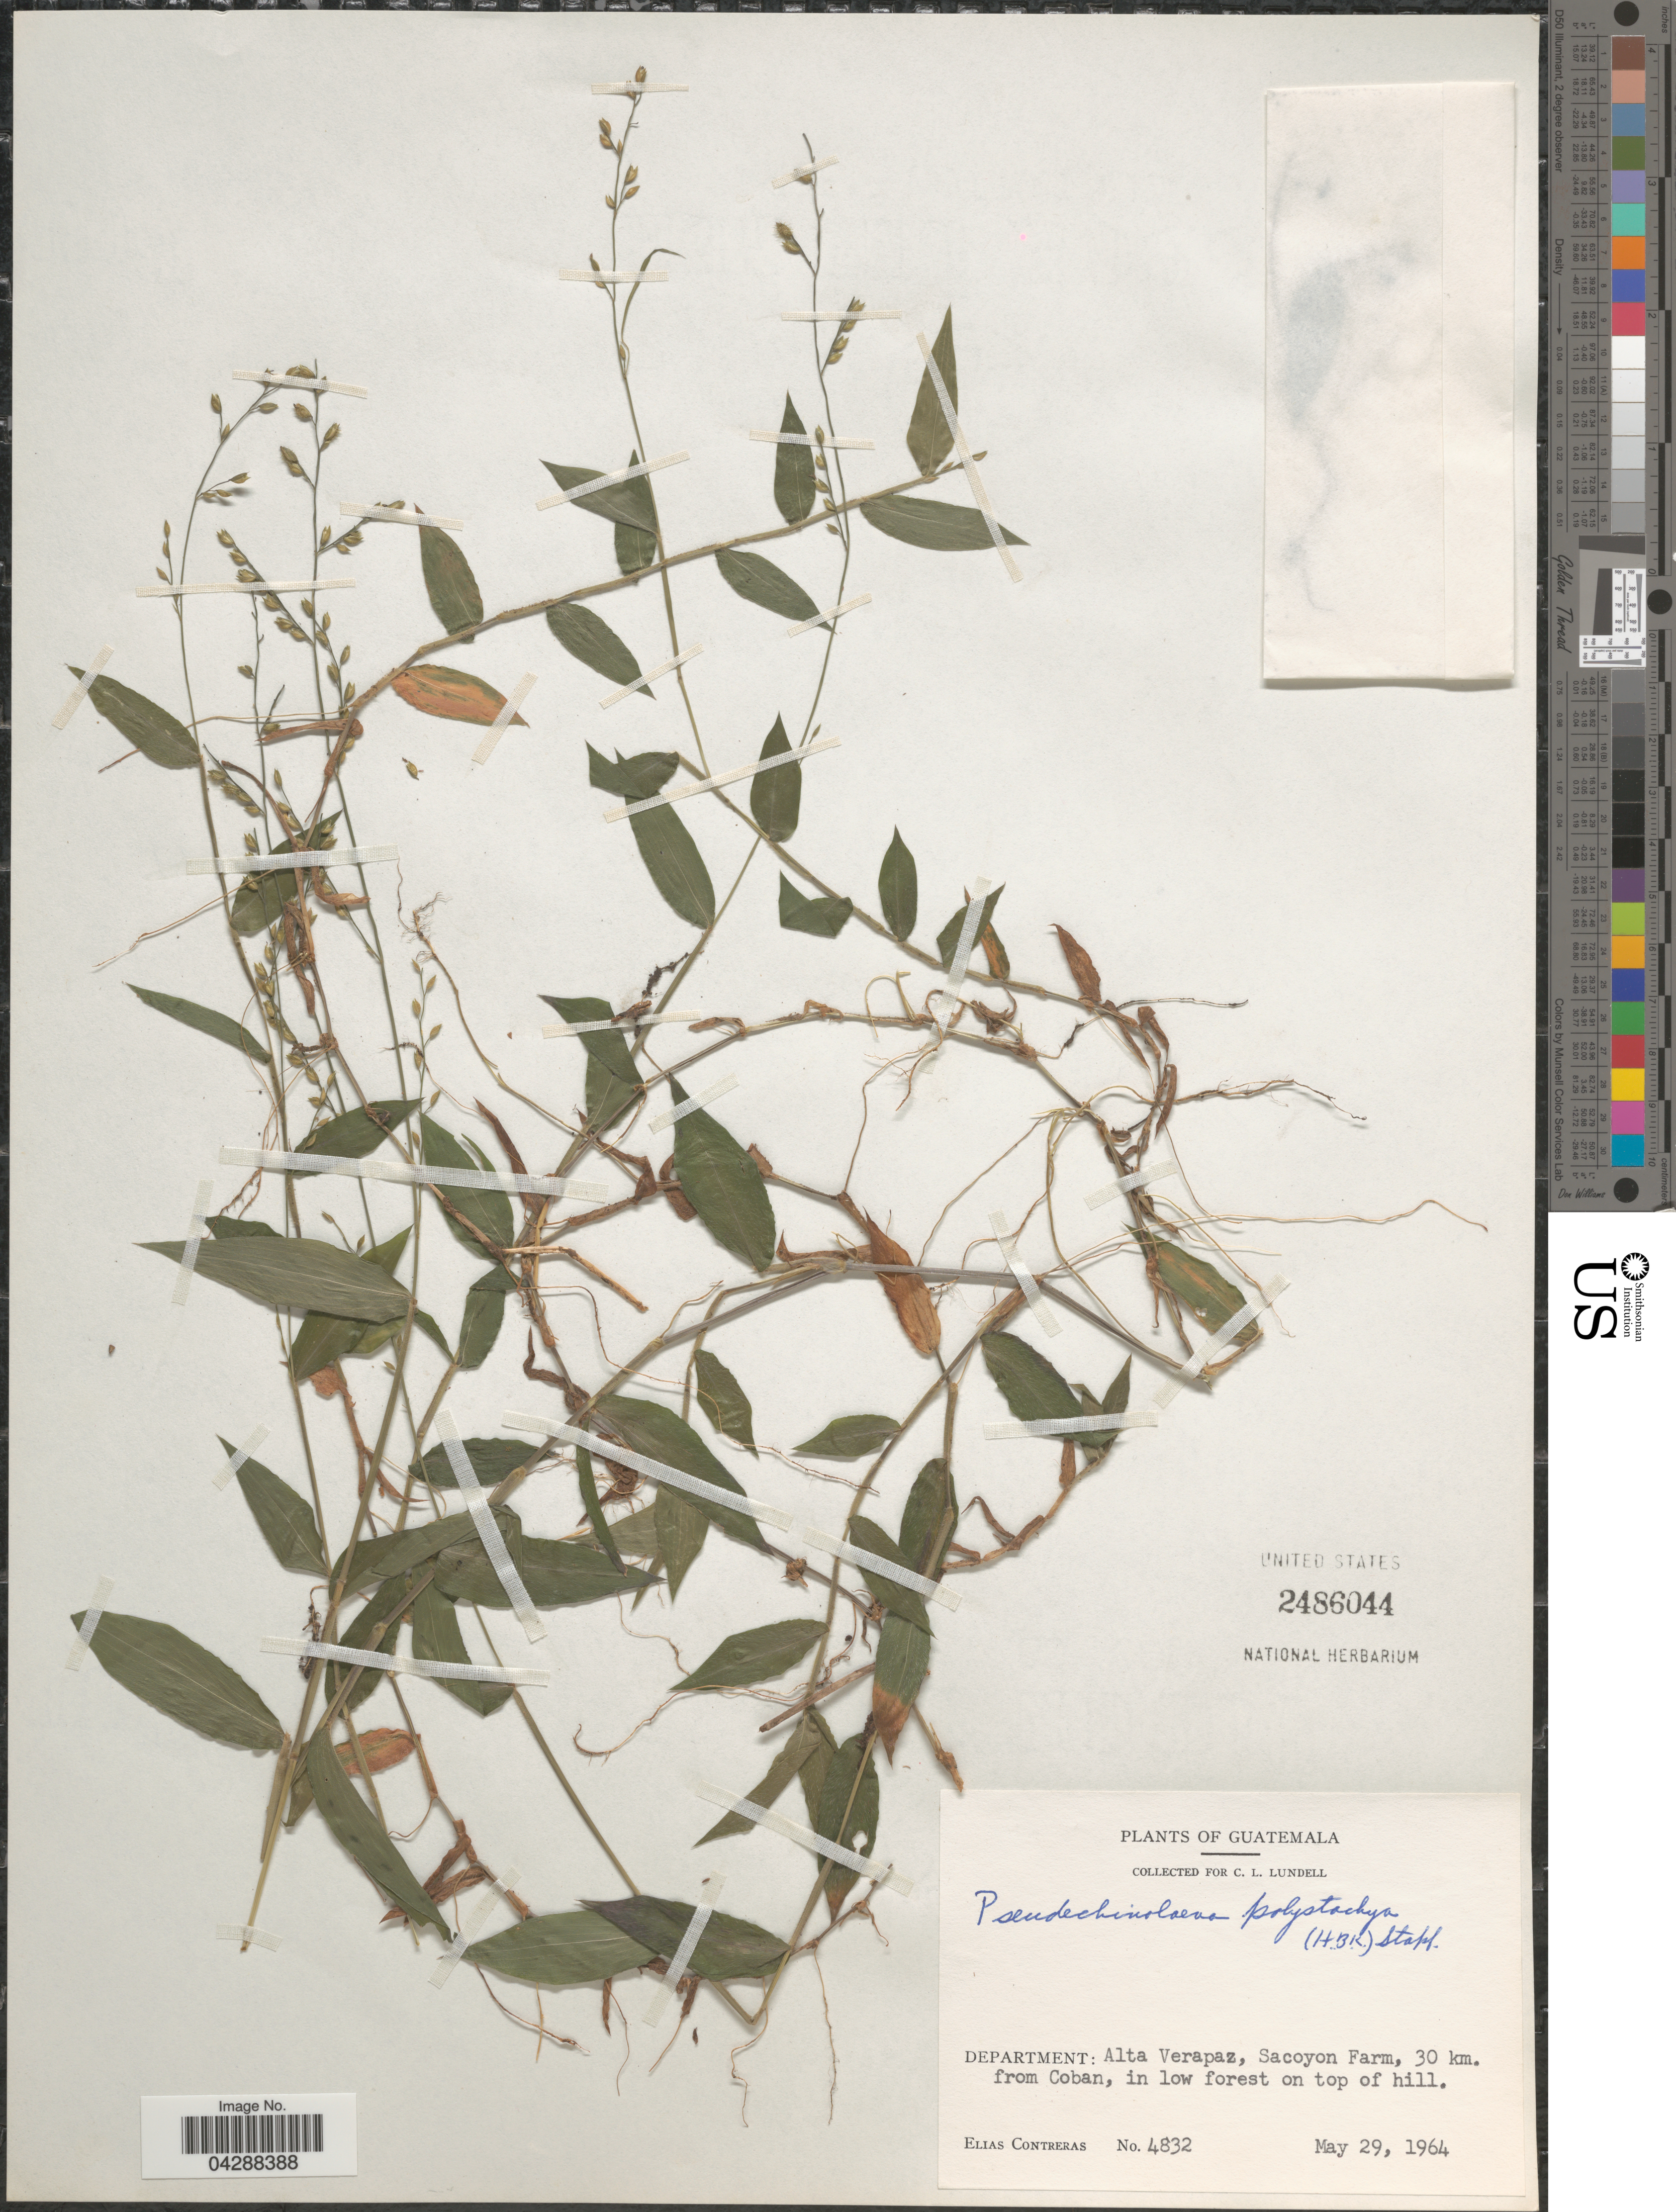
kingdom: Plantae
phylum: Tracheophyta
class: Liliopsida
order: Poales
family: Poaceae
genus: Pseudechinolaena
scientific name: Pseudechinolaena polystachya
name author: (Kunth) Stapf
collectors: E. Contreras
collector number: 4832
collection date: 1964-05-29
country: Guatemala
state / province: Alta Verapaz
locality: Department: Alta Verapaz, Sacoyon Farm, 30 km. from Coban, in low forest on top of hill.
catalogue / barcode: US 2486044